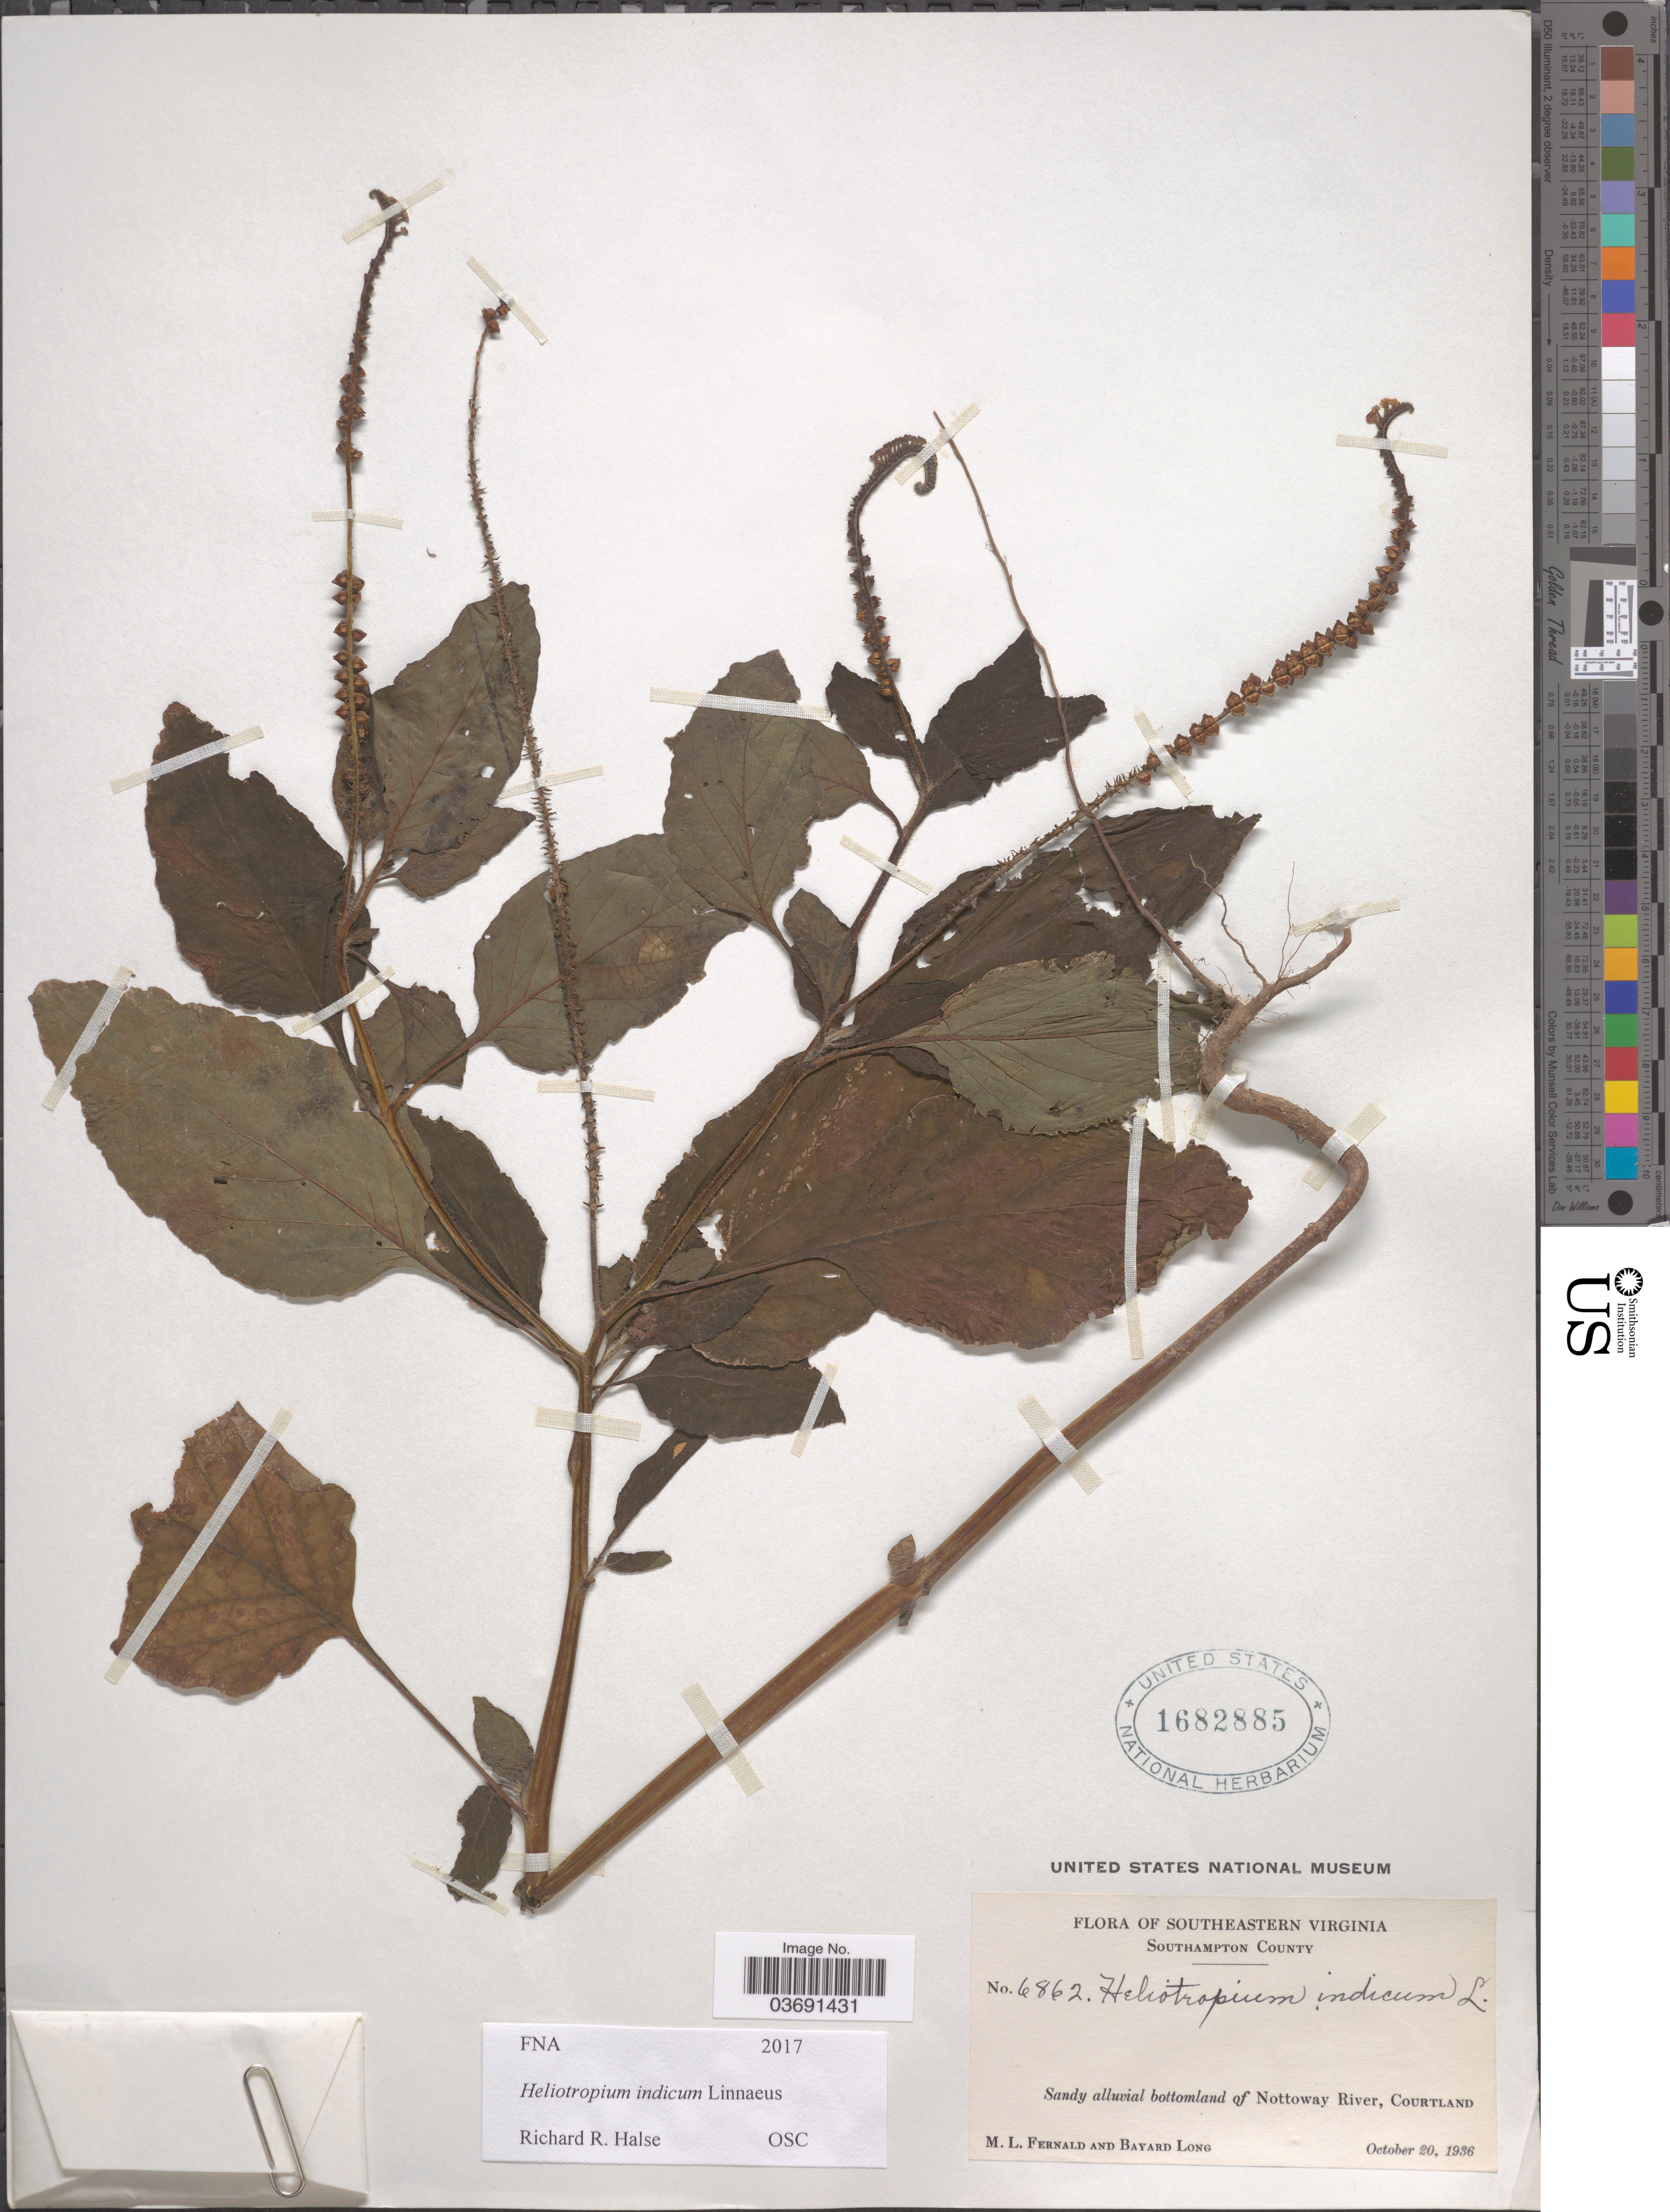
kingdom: Plantae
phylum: Tracheophyta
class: Magnoliopsida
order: Boraginales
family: Heliotropiaceae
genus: Heliotropium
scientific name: Heliotropium indicum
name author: L.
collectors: M. L. Fernald & B. Long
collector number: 6862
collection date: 1936-10-20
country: United States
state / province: Virginia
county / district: Southampton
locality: Southeastern Virginia. Southampton County. Sandy alluvial bottomland of Nottoway River, Courtland.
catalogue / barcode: US 1682885